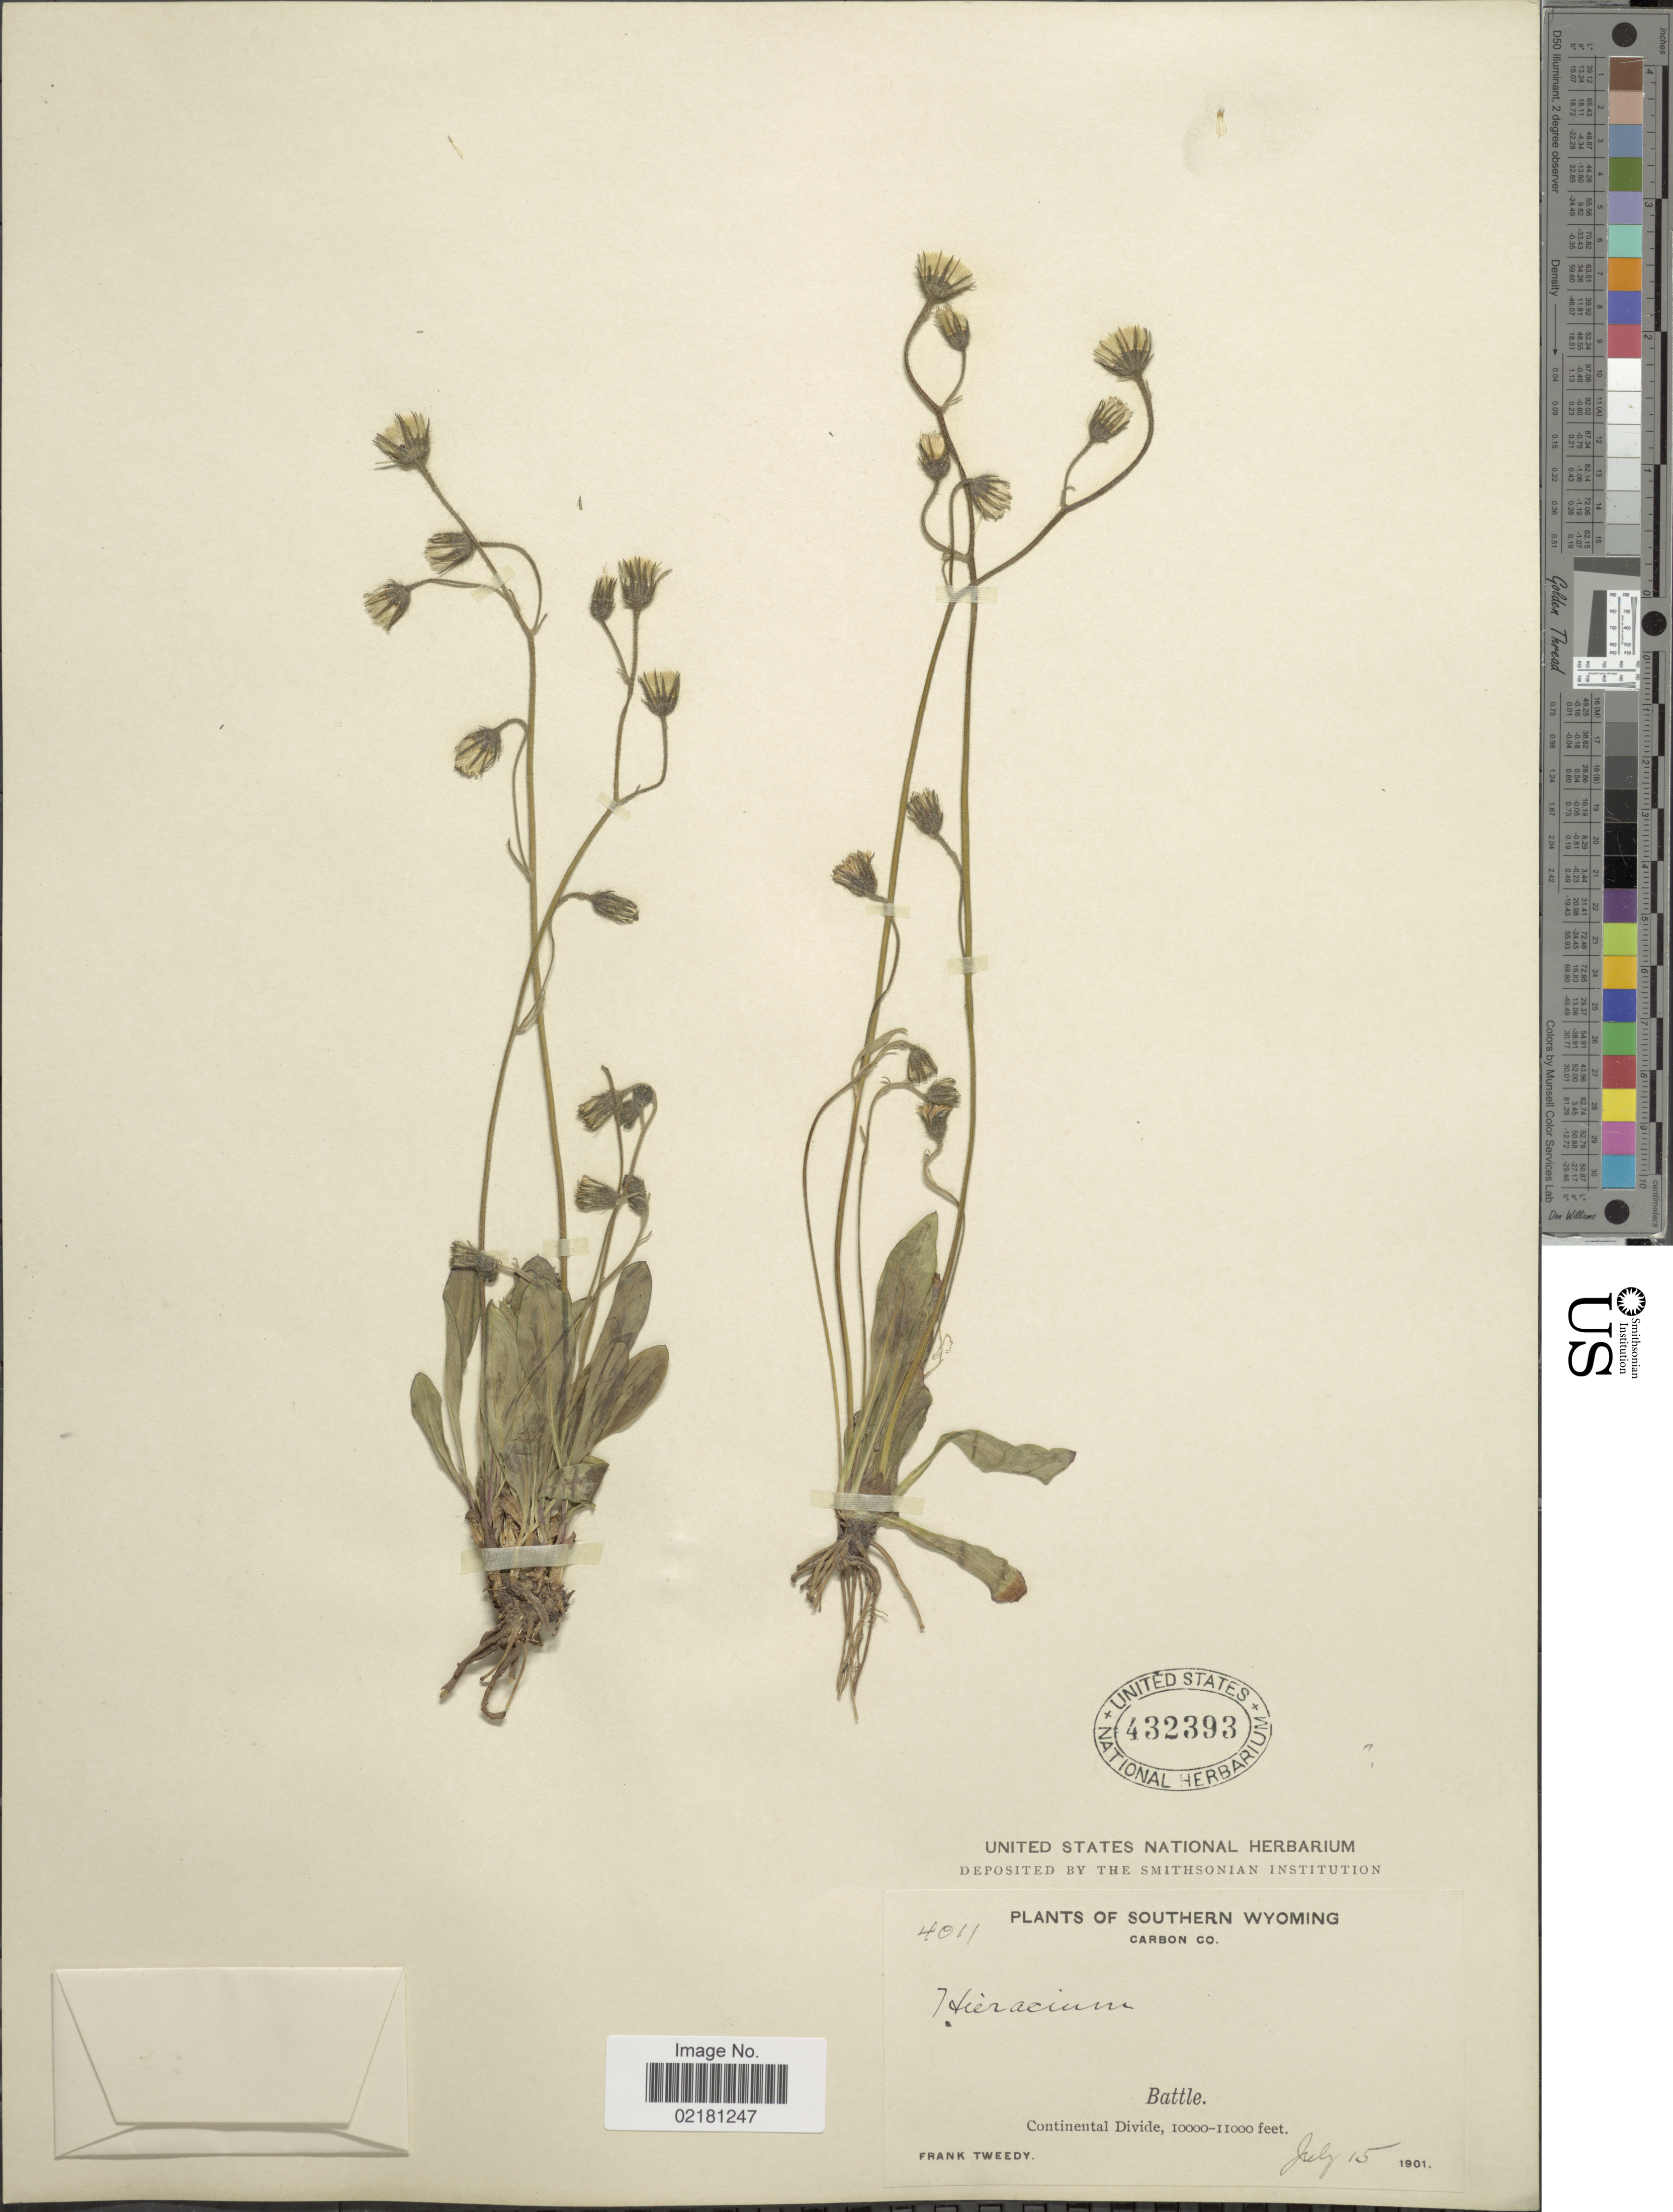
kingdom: Plantae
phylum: Tracheophyta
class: Magnoliopsida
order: Asterales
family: Asteraceae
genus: Hieracium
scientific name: Hieracium repandulare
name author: Druce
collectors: F. Tweedy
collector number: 4011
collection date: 1901-07-15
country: United States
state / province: Wyoming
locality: Southern Wyoming, Carbon Co., Battle, Continental Divide.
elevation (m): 3048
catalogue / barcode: US 432393